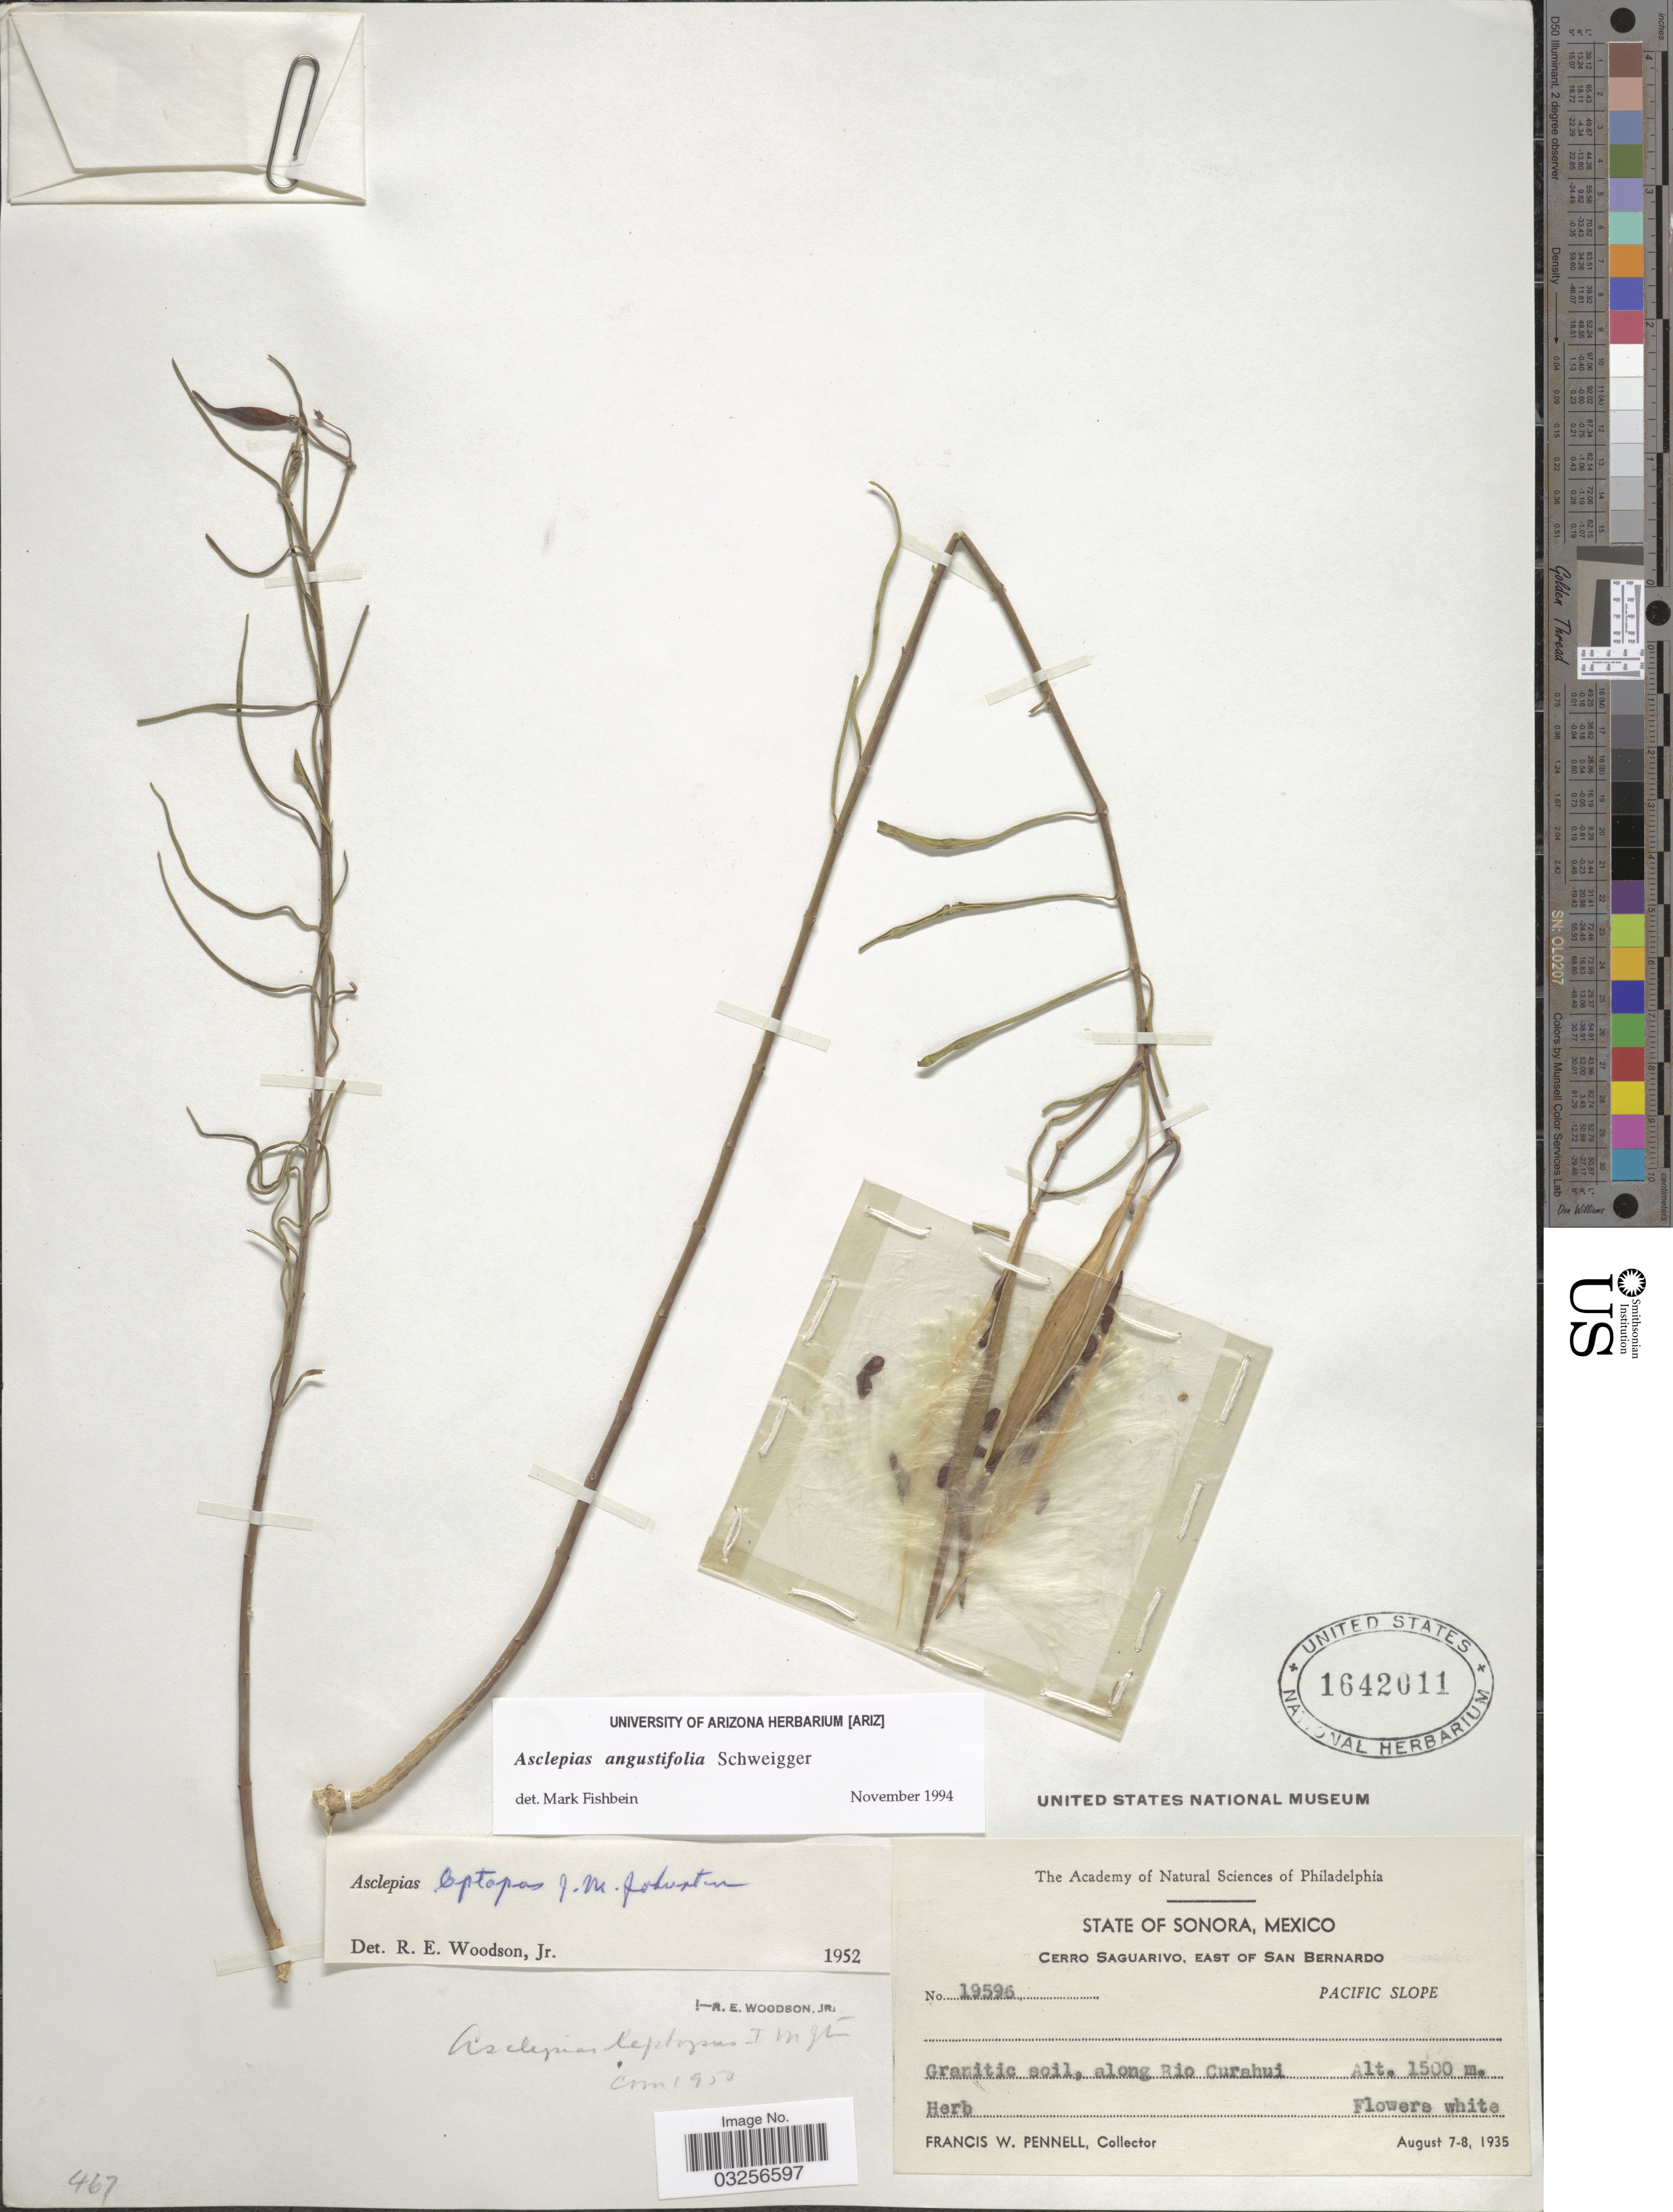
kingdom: Plantae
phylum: Tracheophyta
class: Magnoliopsida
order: Gentianales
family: Apocynaceae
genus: Asclepias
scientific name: Asclepias angustifolia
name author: Schweigg.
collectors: F. W. Pennell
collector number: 19596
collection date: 1935-08-07/1935-08-08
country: Mexico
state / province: Sonora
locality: Cerro Saguarivo, East of San Bernardo, Pacific Slope, Granitic soil, along Rio Curahui.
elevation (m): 1500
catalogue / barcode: US 1642011